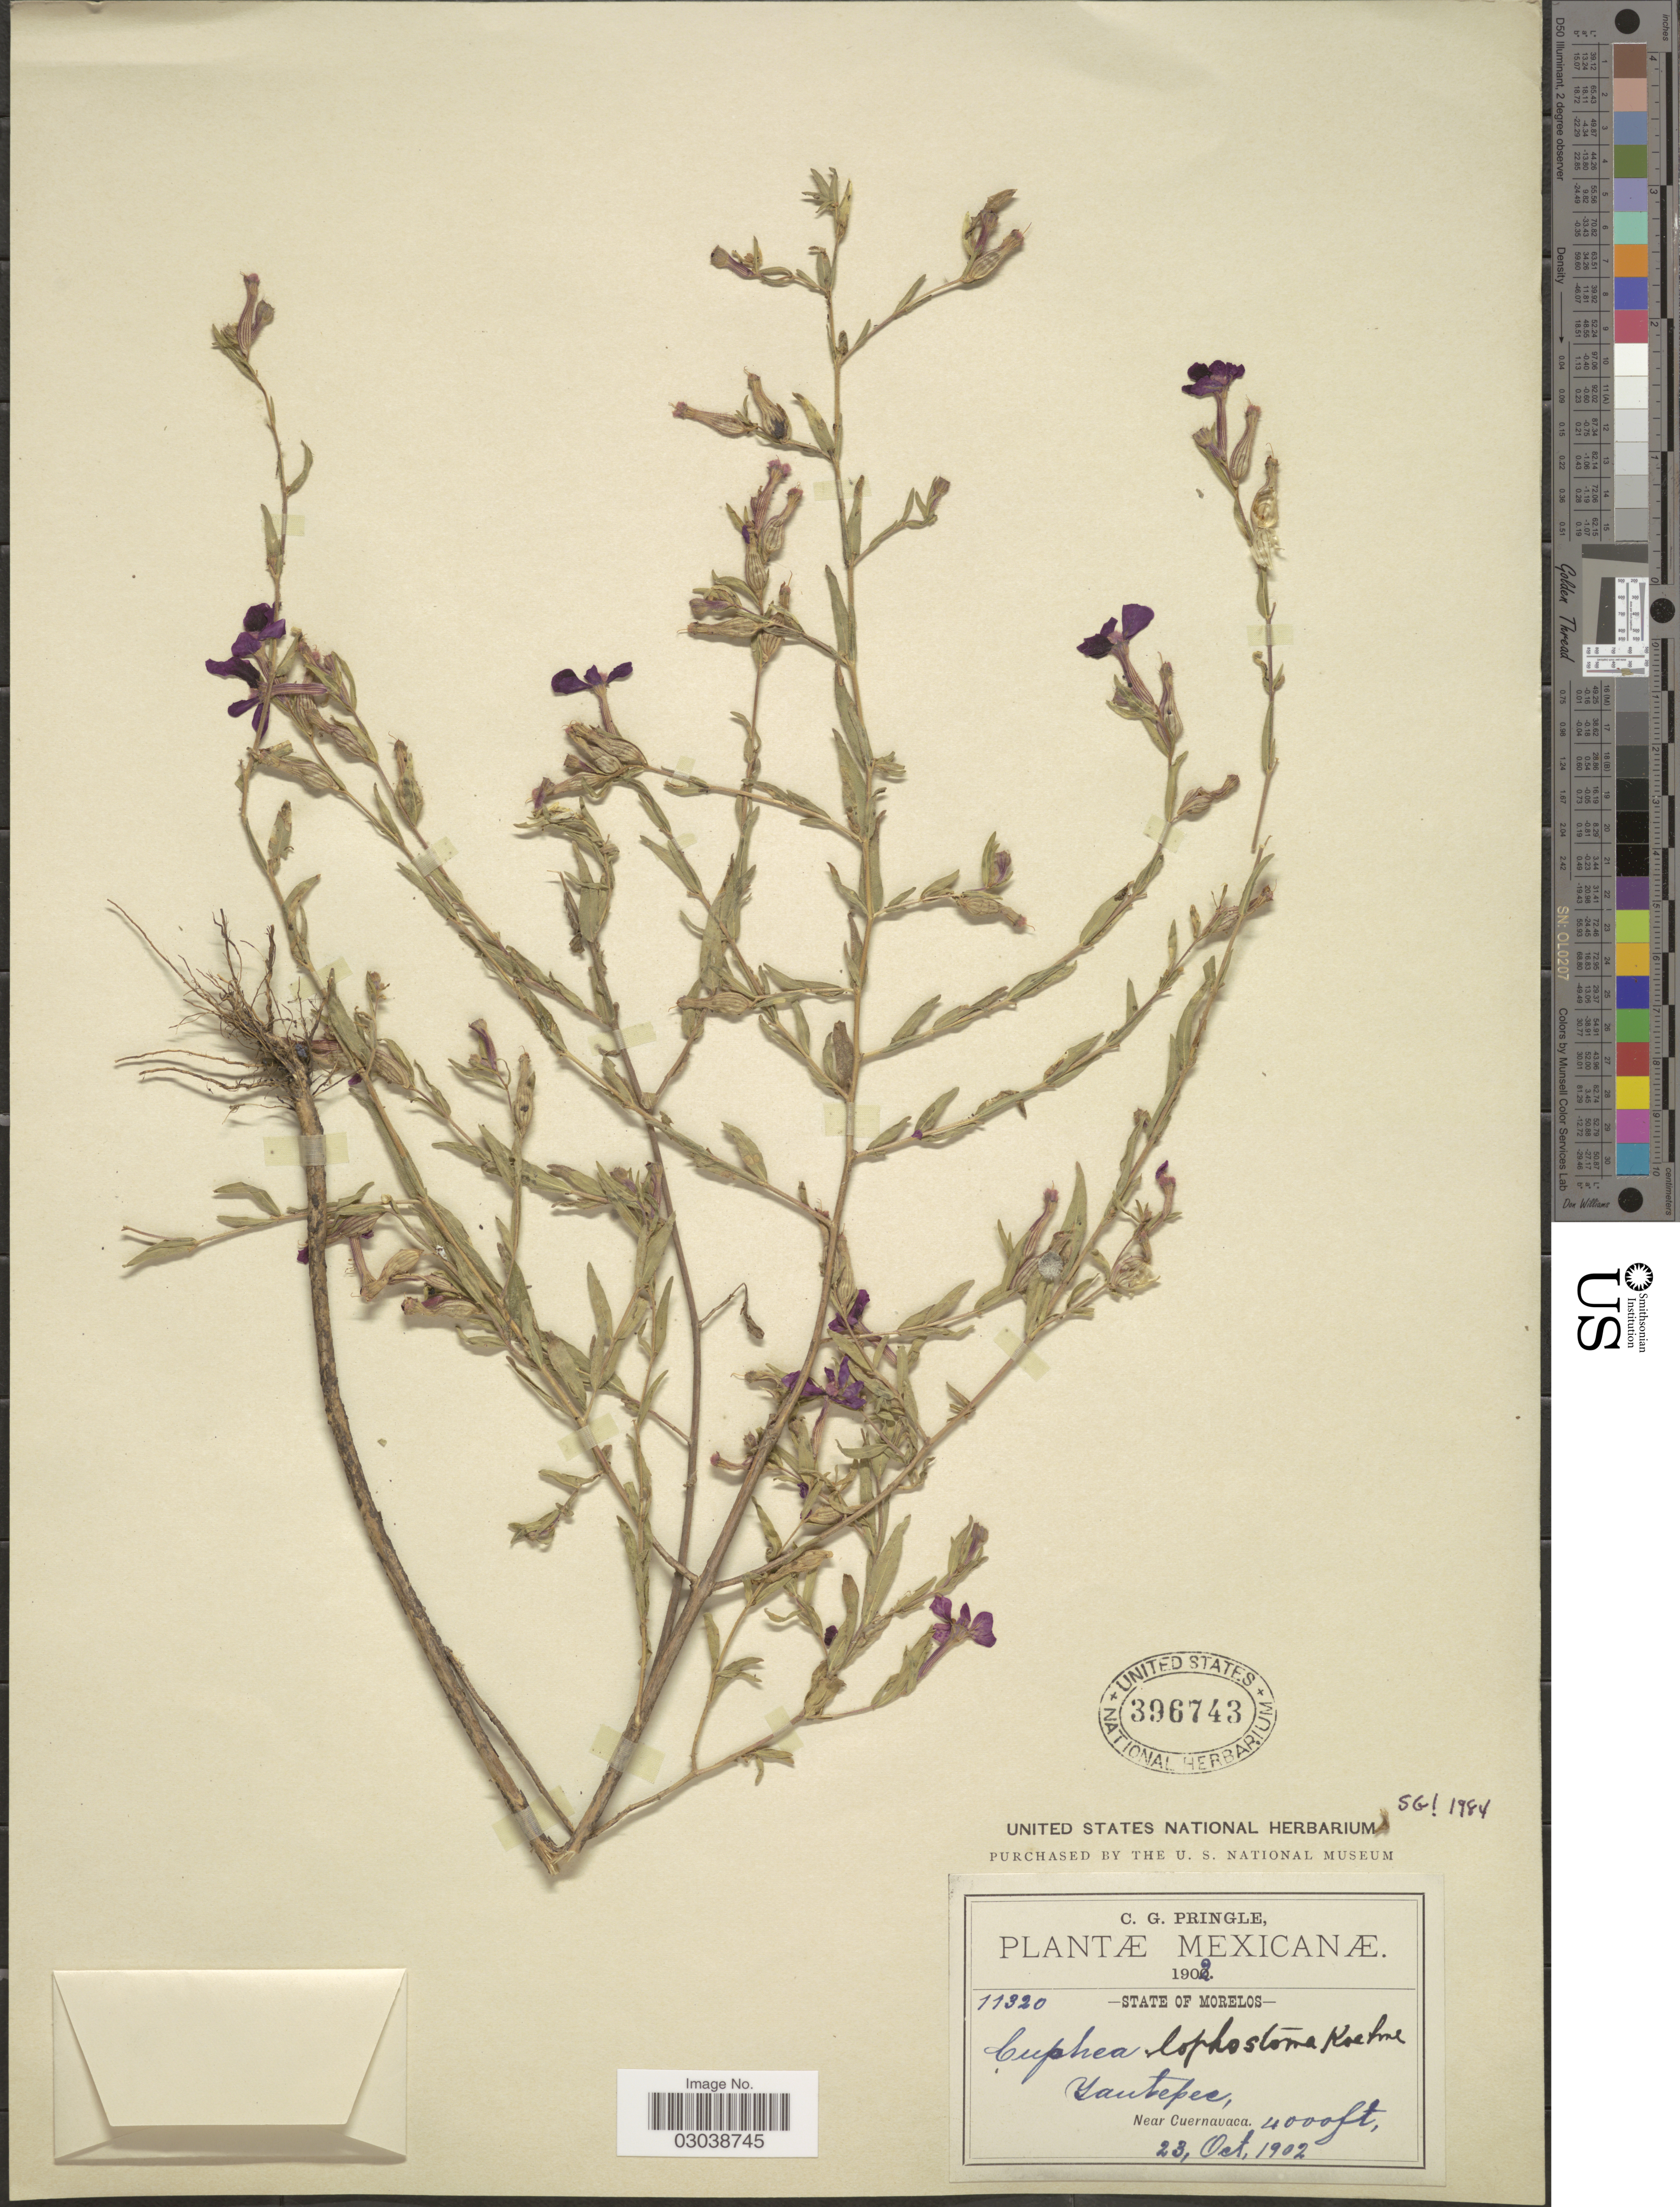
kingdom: Plantae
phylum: Tracheophyta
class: Magnoliopsida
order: Myrtales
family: Lythraceae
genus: Cuphea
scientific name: Cuphea lophostoma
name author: Koehne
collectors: C. G. Pringle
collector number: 11320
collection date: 1902-10-23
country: Mexico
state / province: Morelos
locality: Yautepec, Near Cuernavaca.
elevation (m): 1219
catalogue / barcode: US 396743